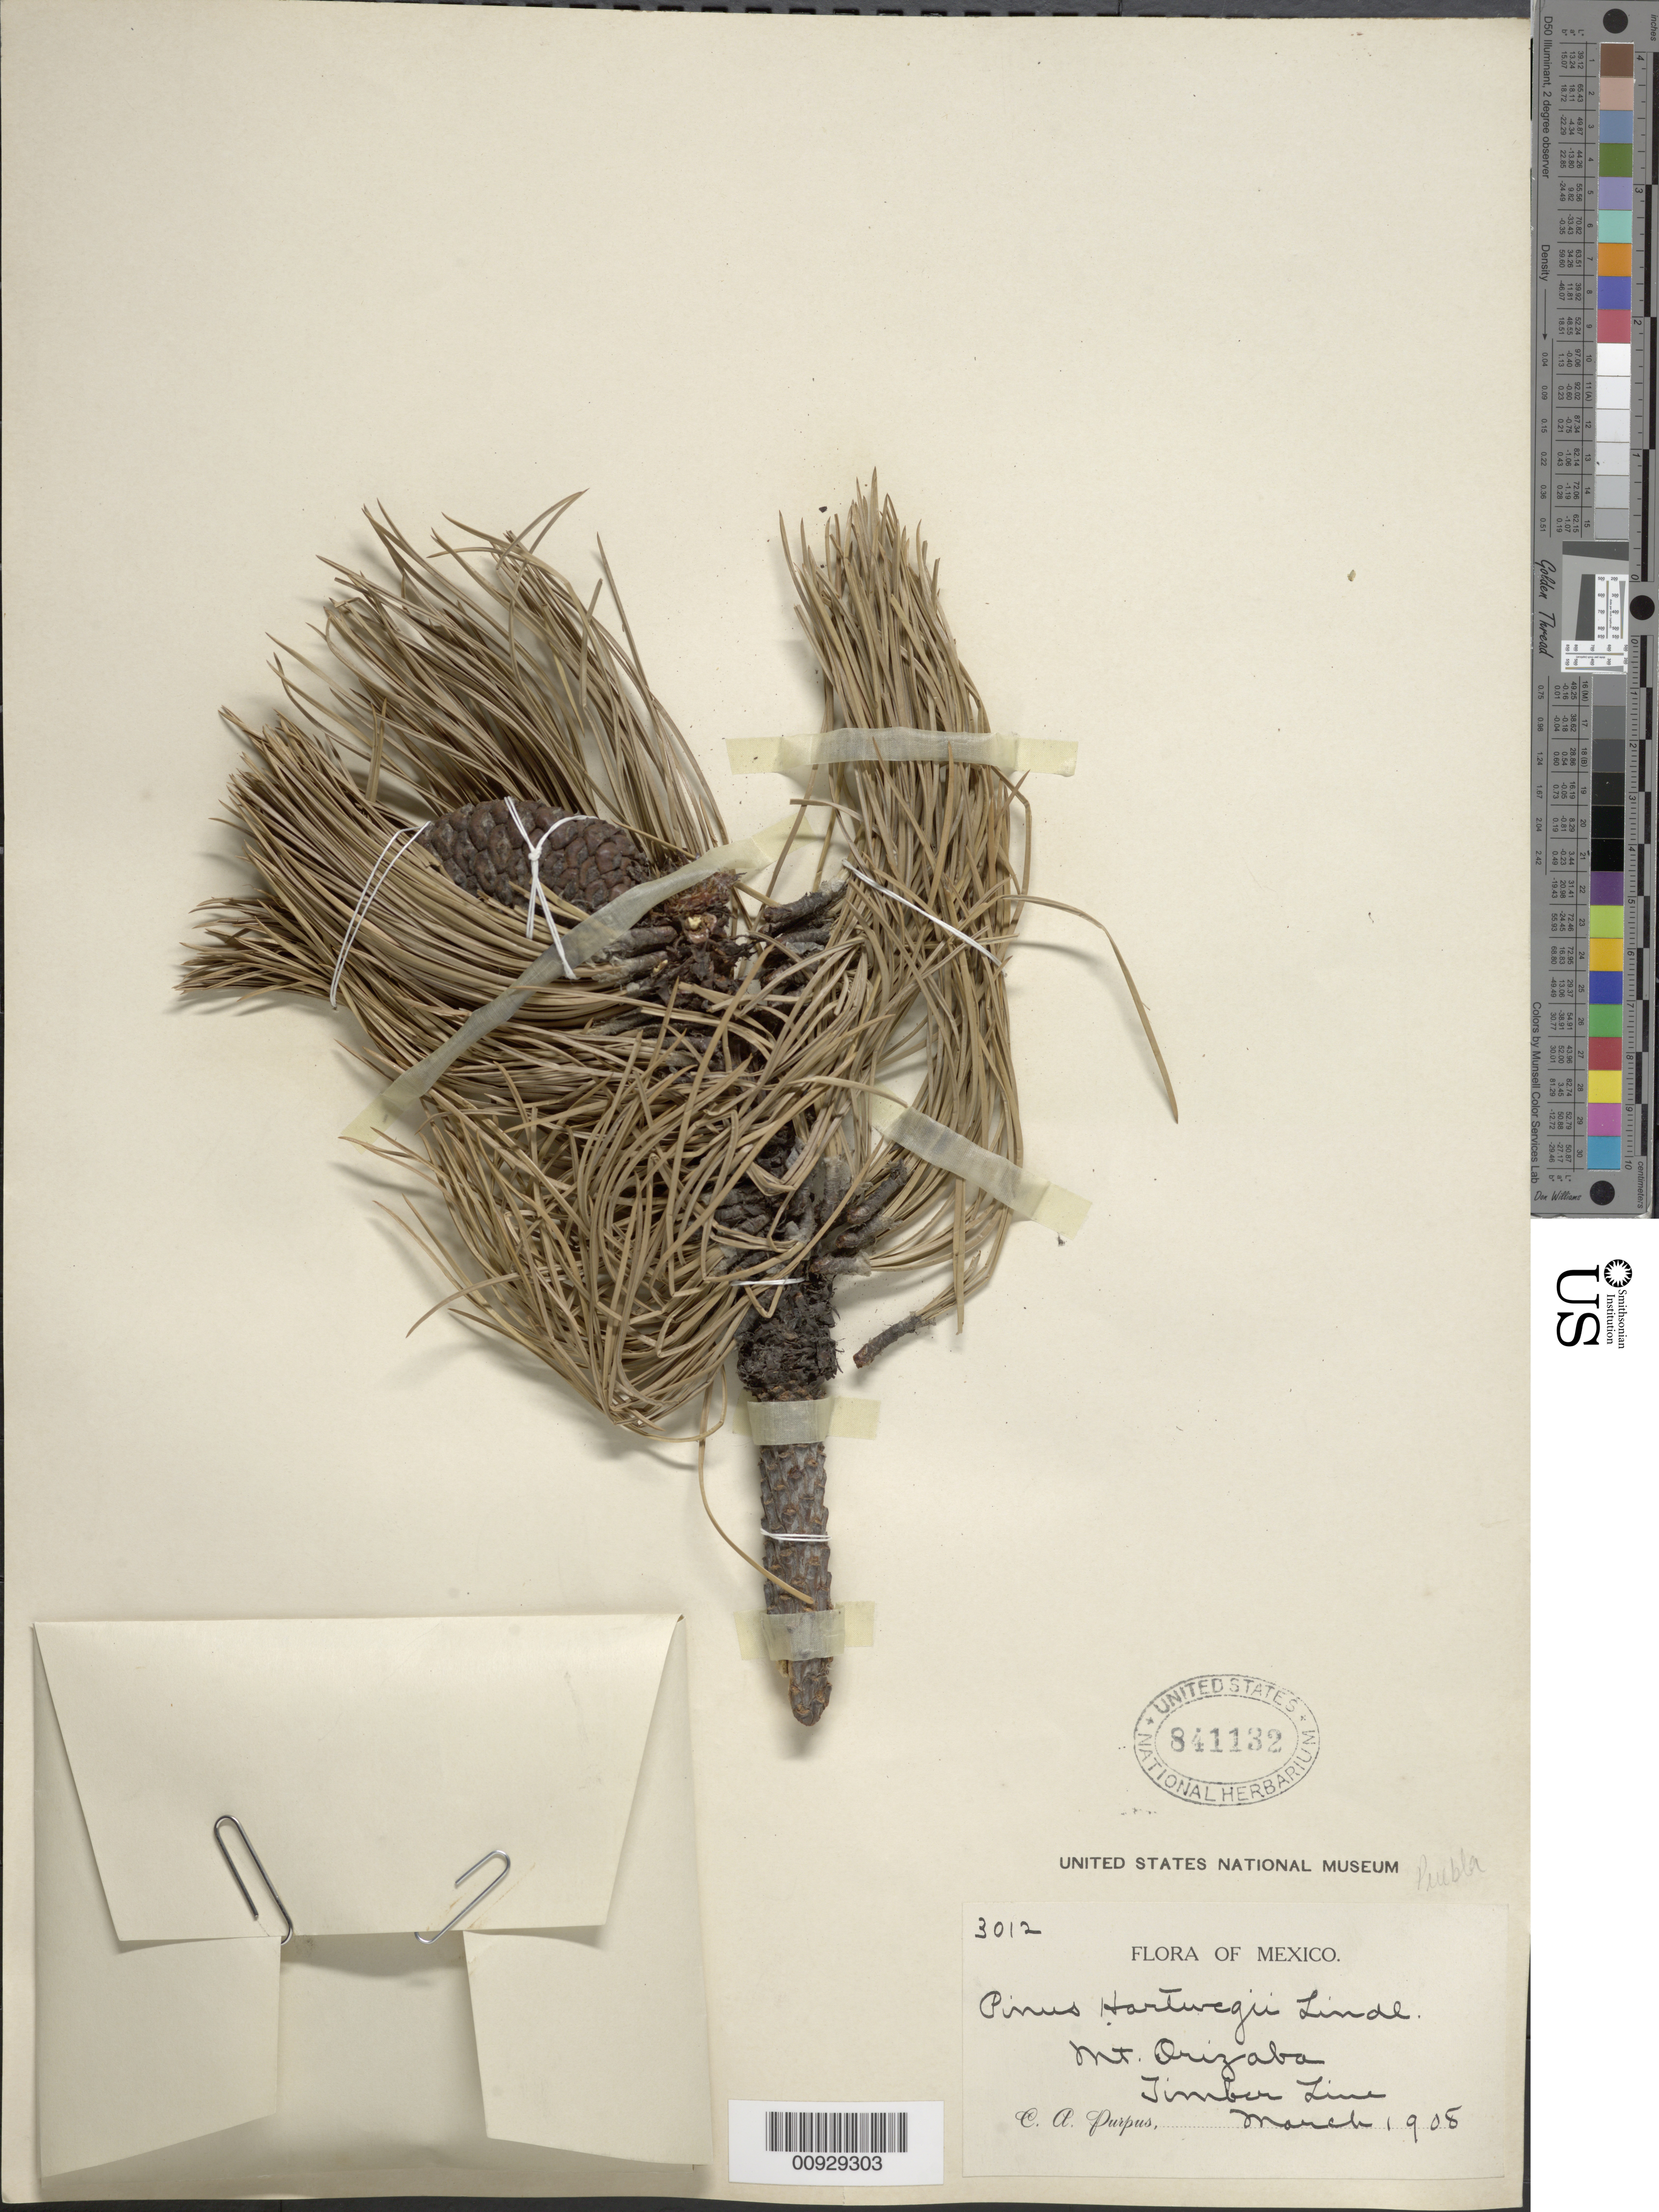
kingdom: Plantae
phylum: Tracheophyta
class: Pinopsida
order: Pinales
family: Pinaceae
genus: Pinus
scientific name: Pinus hartwegii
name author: Lindl.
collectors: C. A. Purpus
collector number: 3012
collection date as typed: Mar 1908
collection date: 1908-03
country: Mexico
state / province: Puebla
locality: Mt. Orizaba.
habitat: Timberline.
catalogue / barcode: US 841132